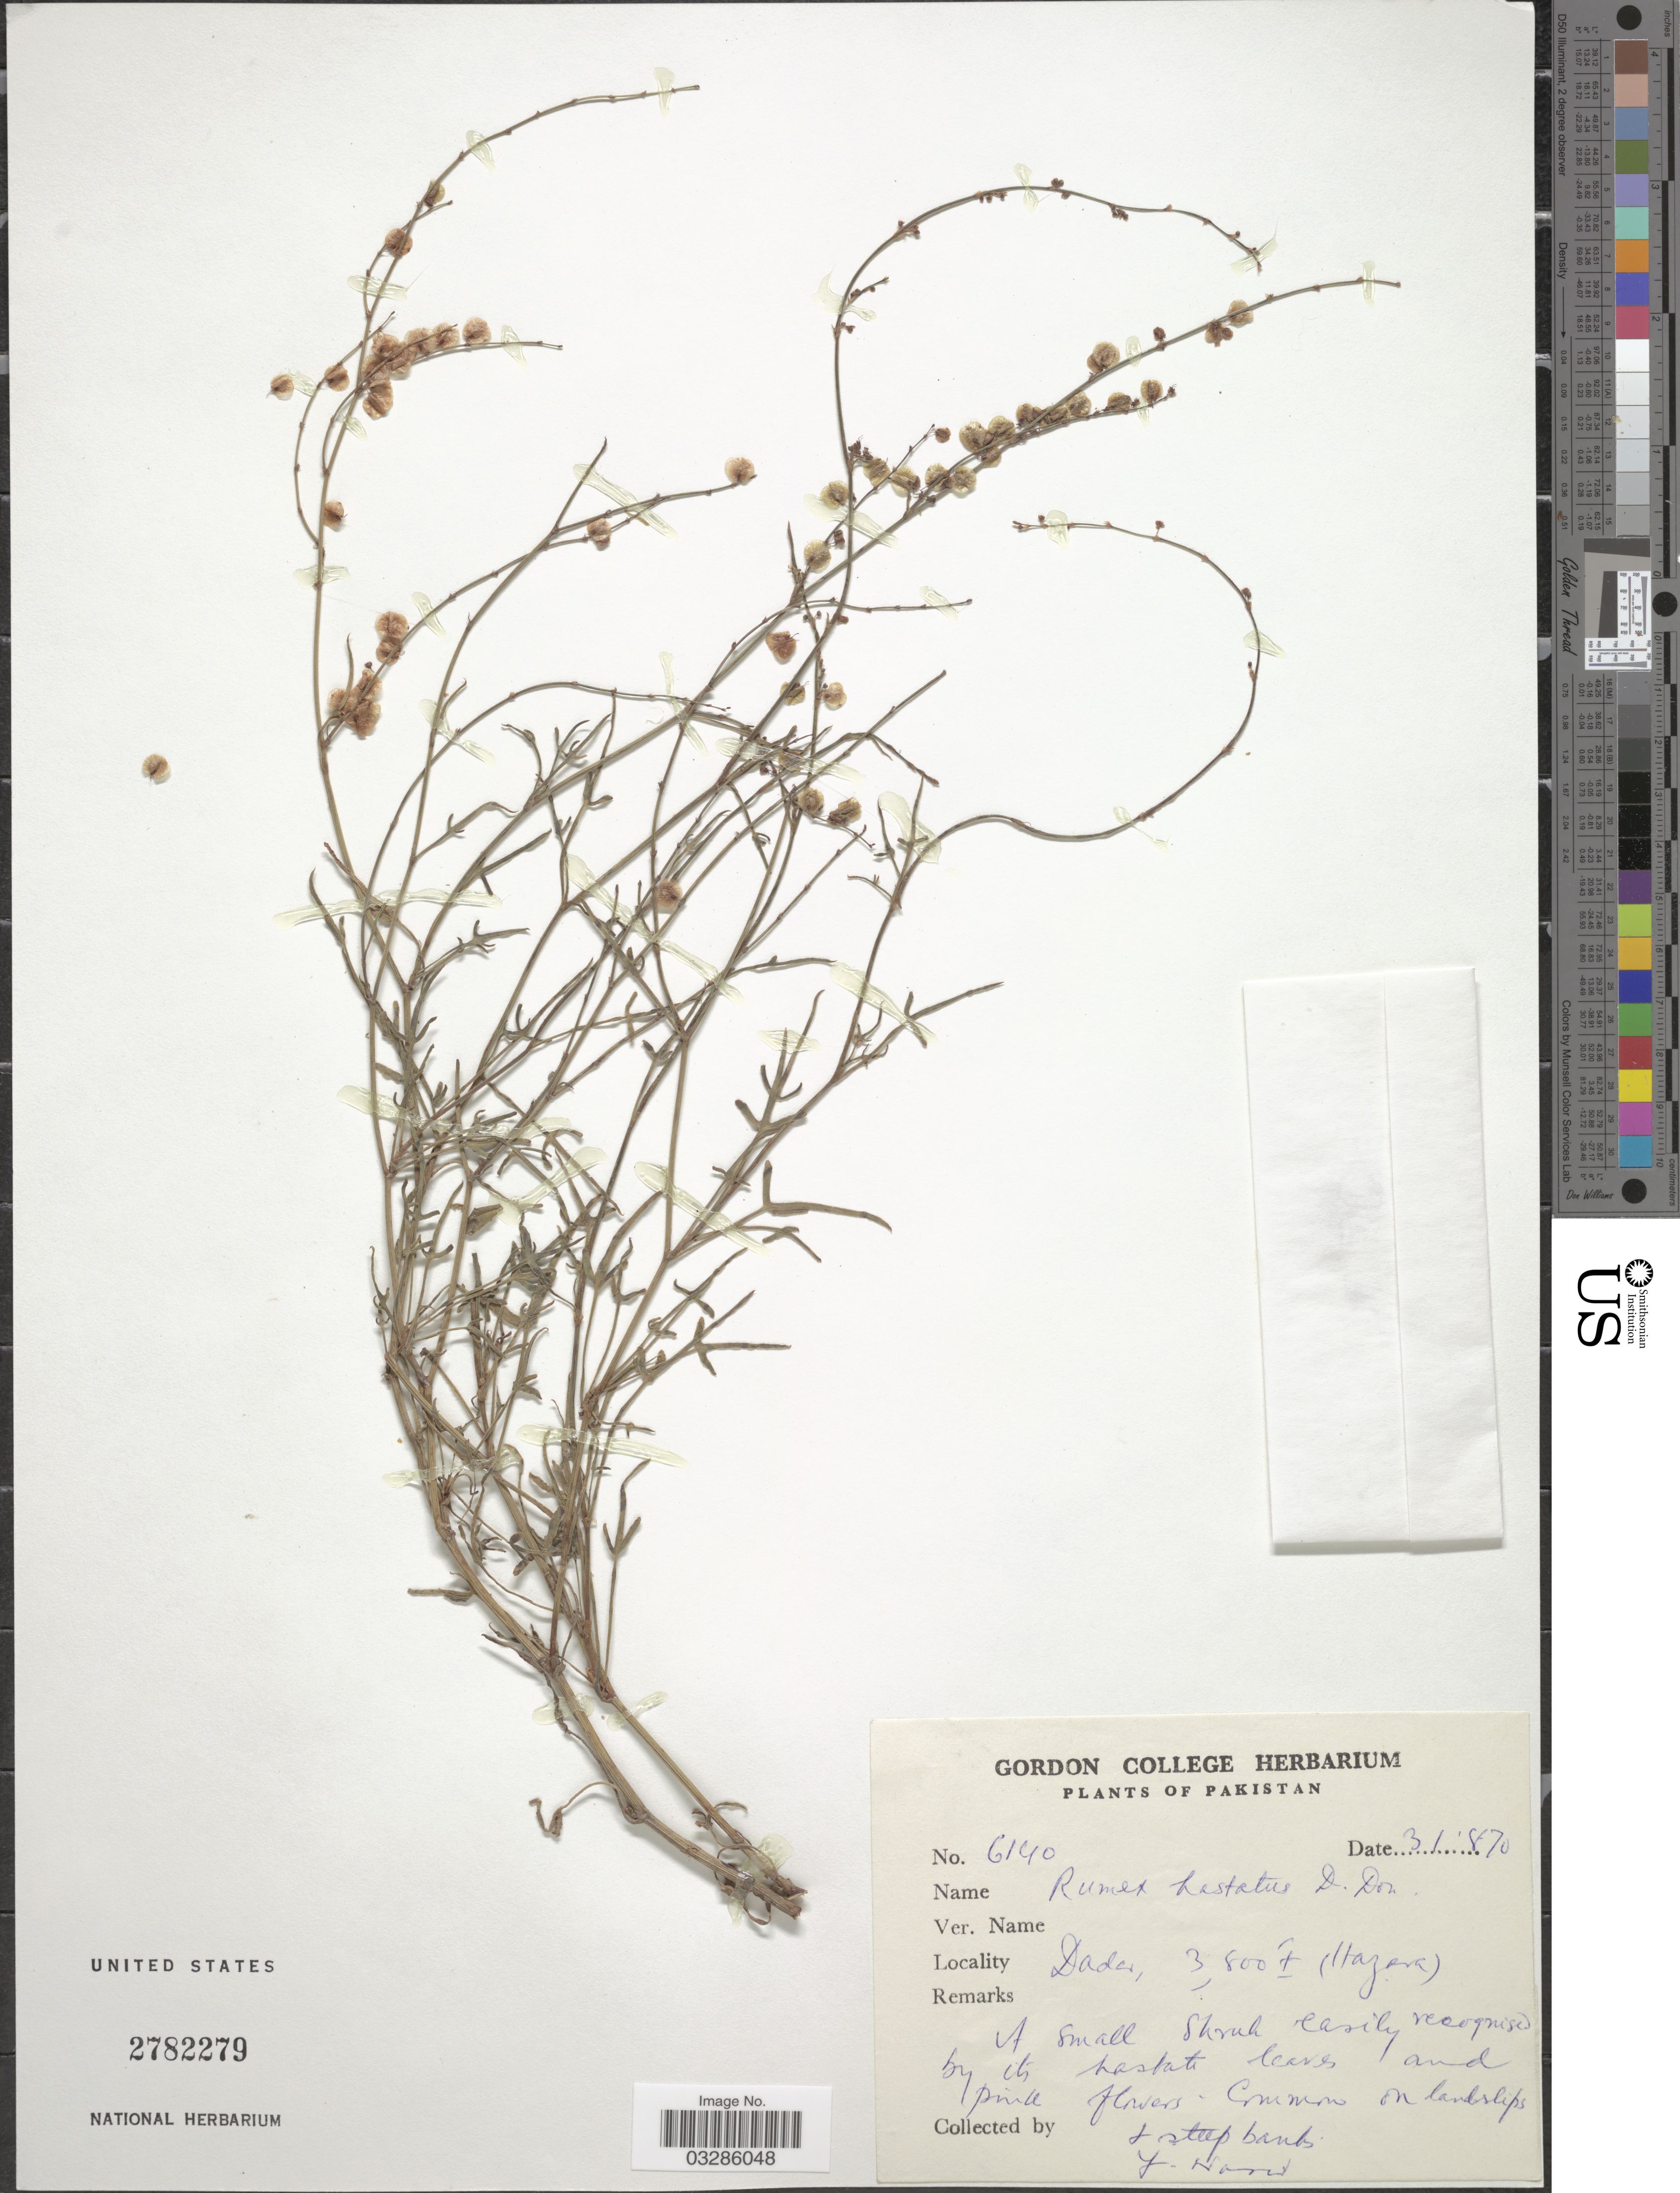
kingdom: Plantae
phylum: Tracheophyta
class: Magnoliopsida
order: Caryophyllales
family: Polygonaceae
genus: Rumex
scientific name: Rumex hastatus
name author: D. Don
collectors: J. Horn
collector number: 6140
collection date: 1870-01-03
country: Pakistan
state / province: Khyber Pakhtunkhwa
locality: Dadar, (Hazara).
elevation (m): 1158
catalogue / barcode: US 2782279